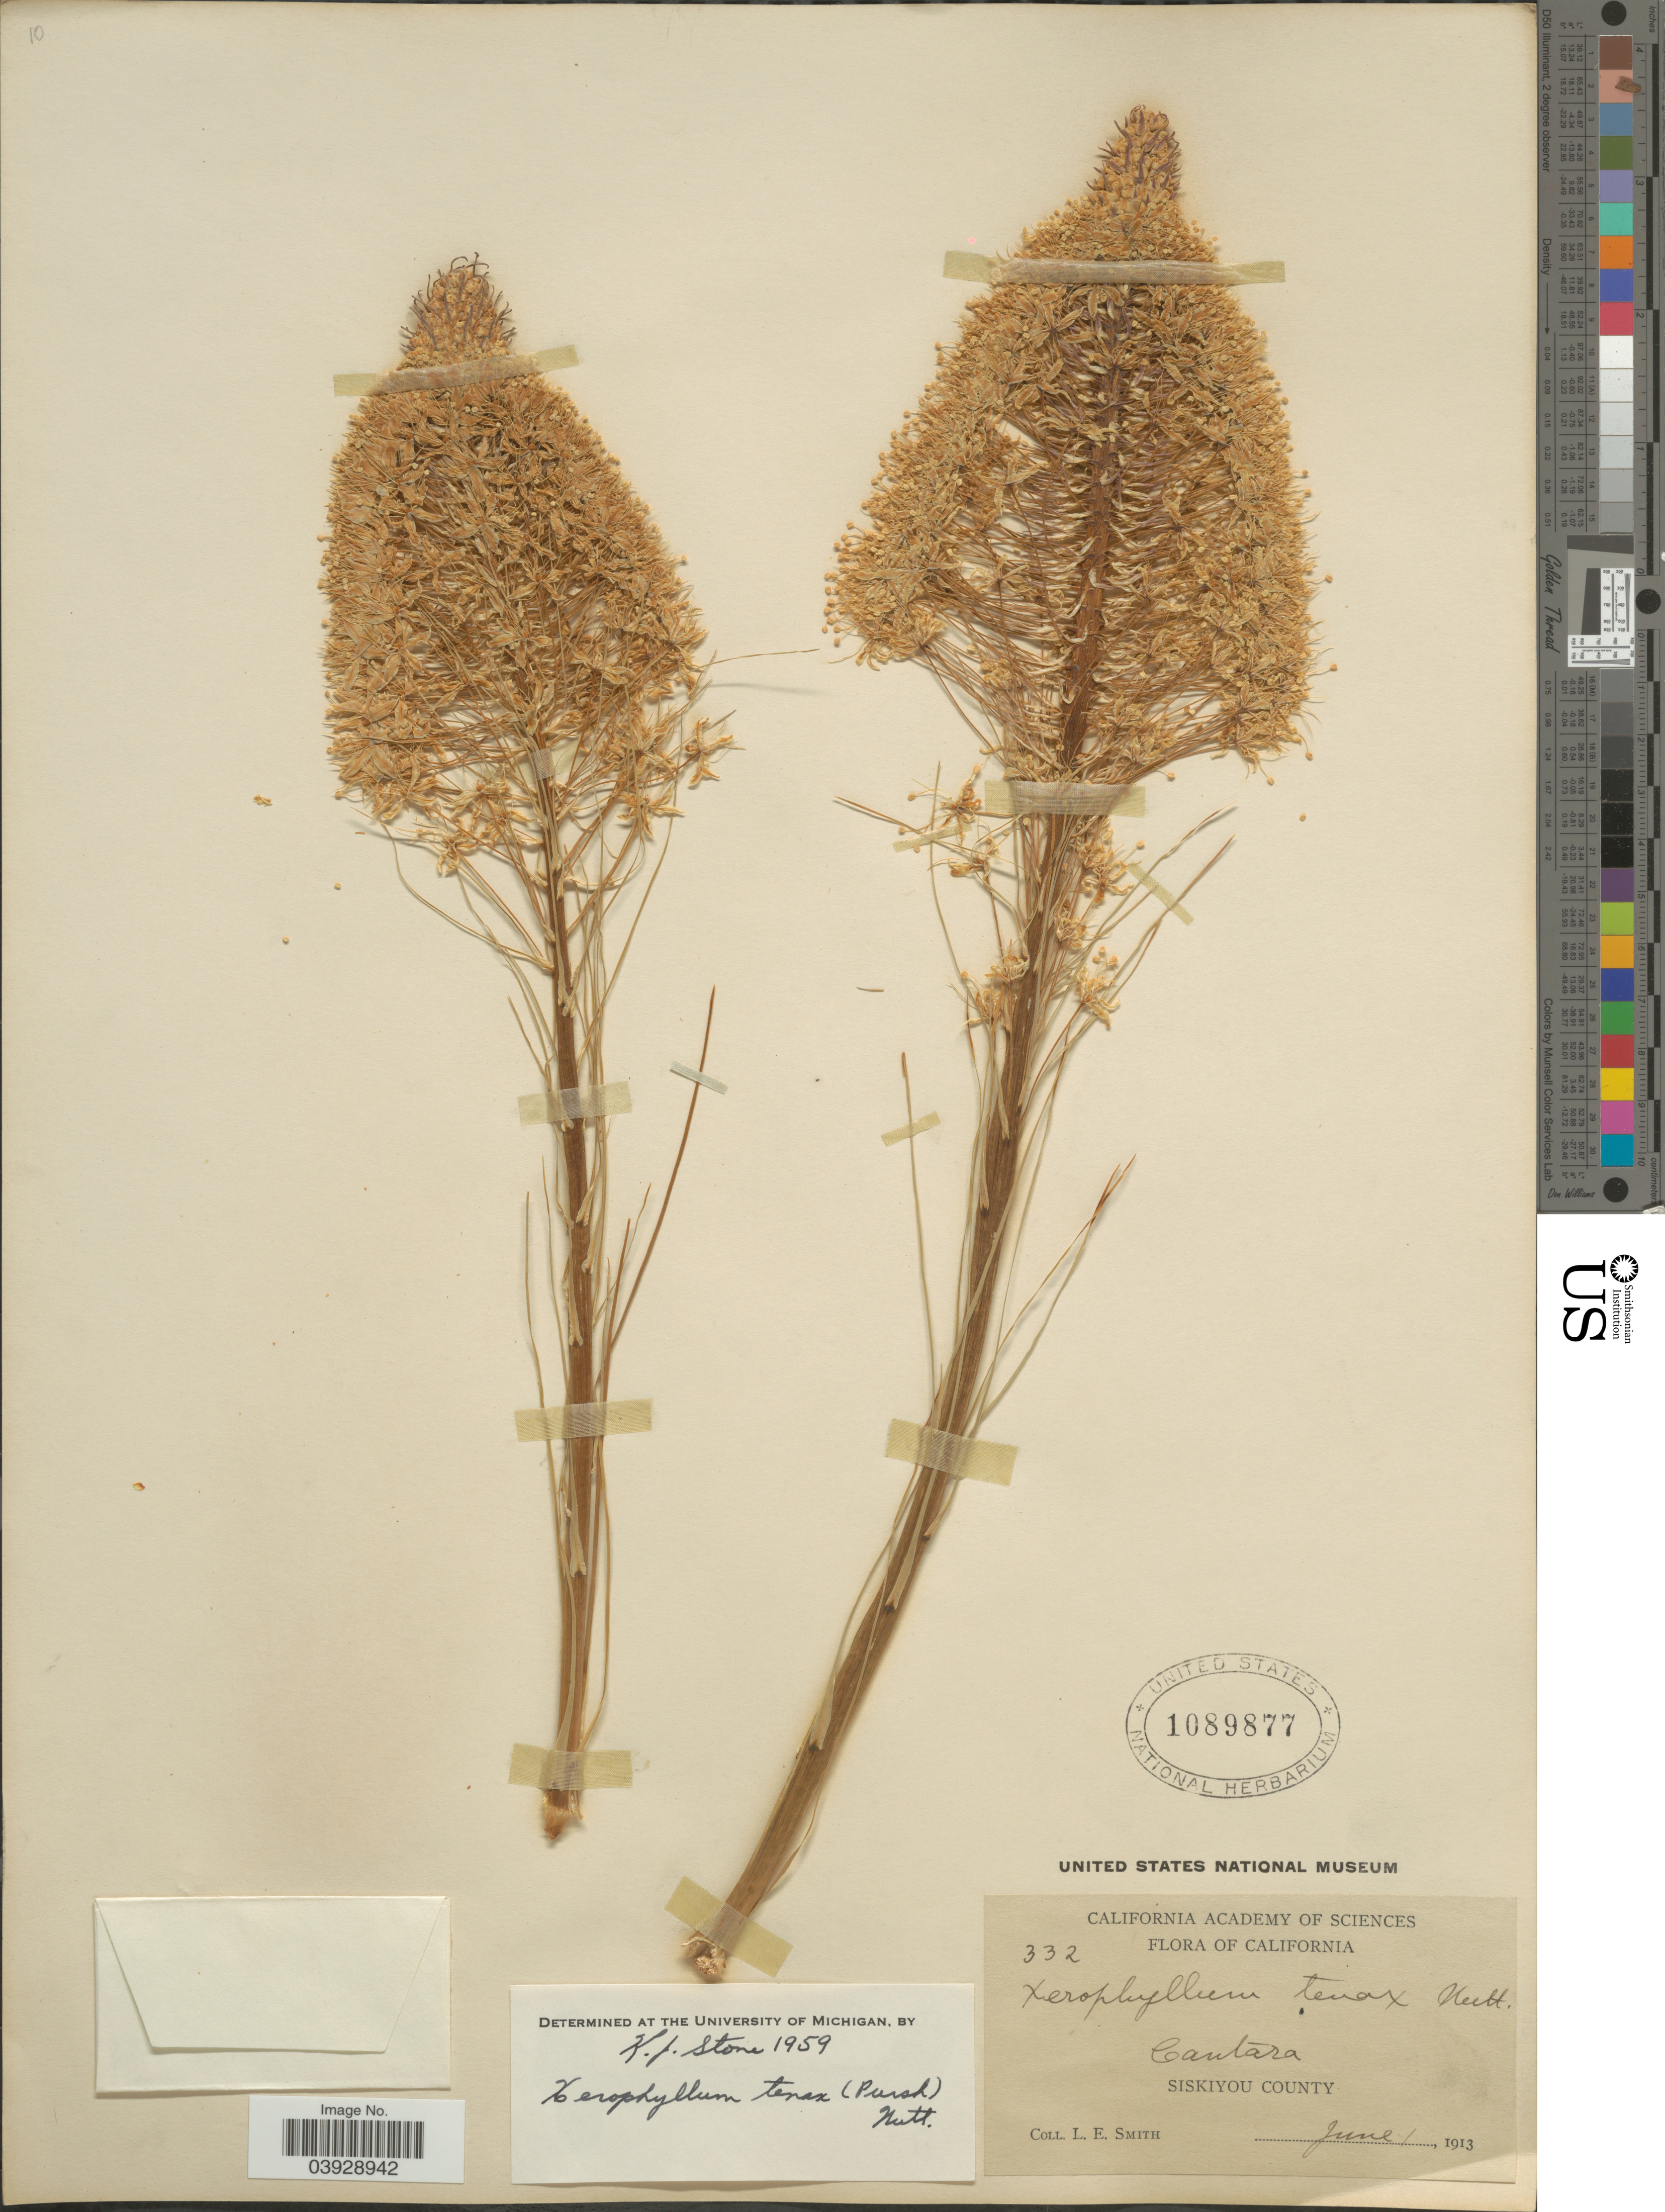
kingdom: Plantae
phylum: Tracheophyta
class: Liliopsida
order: Liliales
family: Melanthiaceae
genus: Xerophyllum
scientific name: Xerophyllum tenax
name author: (Pursh) Nutt.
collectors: L. E. Smith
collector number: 332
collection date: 1913-06-01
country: United States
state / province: California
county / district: Siskiyou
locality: Cantara. Siskiyou County.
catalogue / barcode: US 1089877